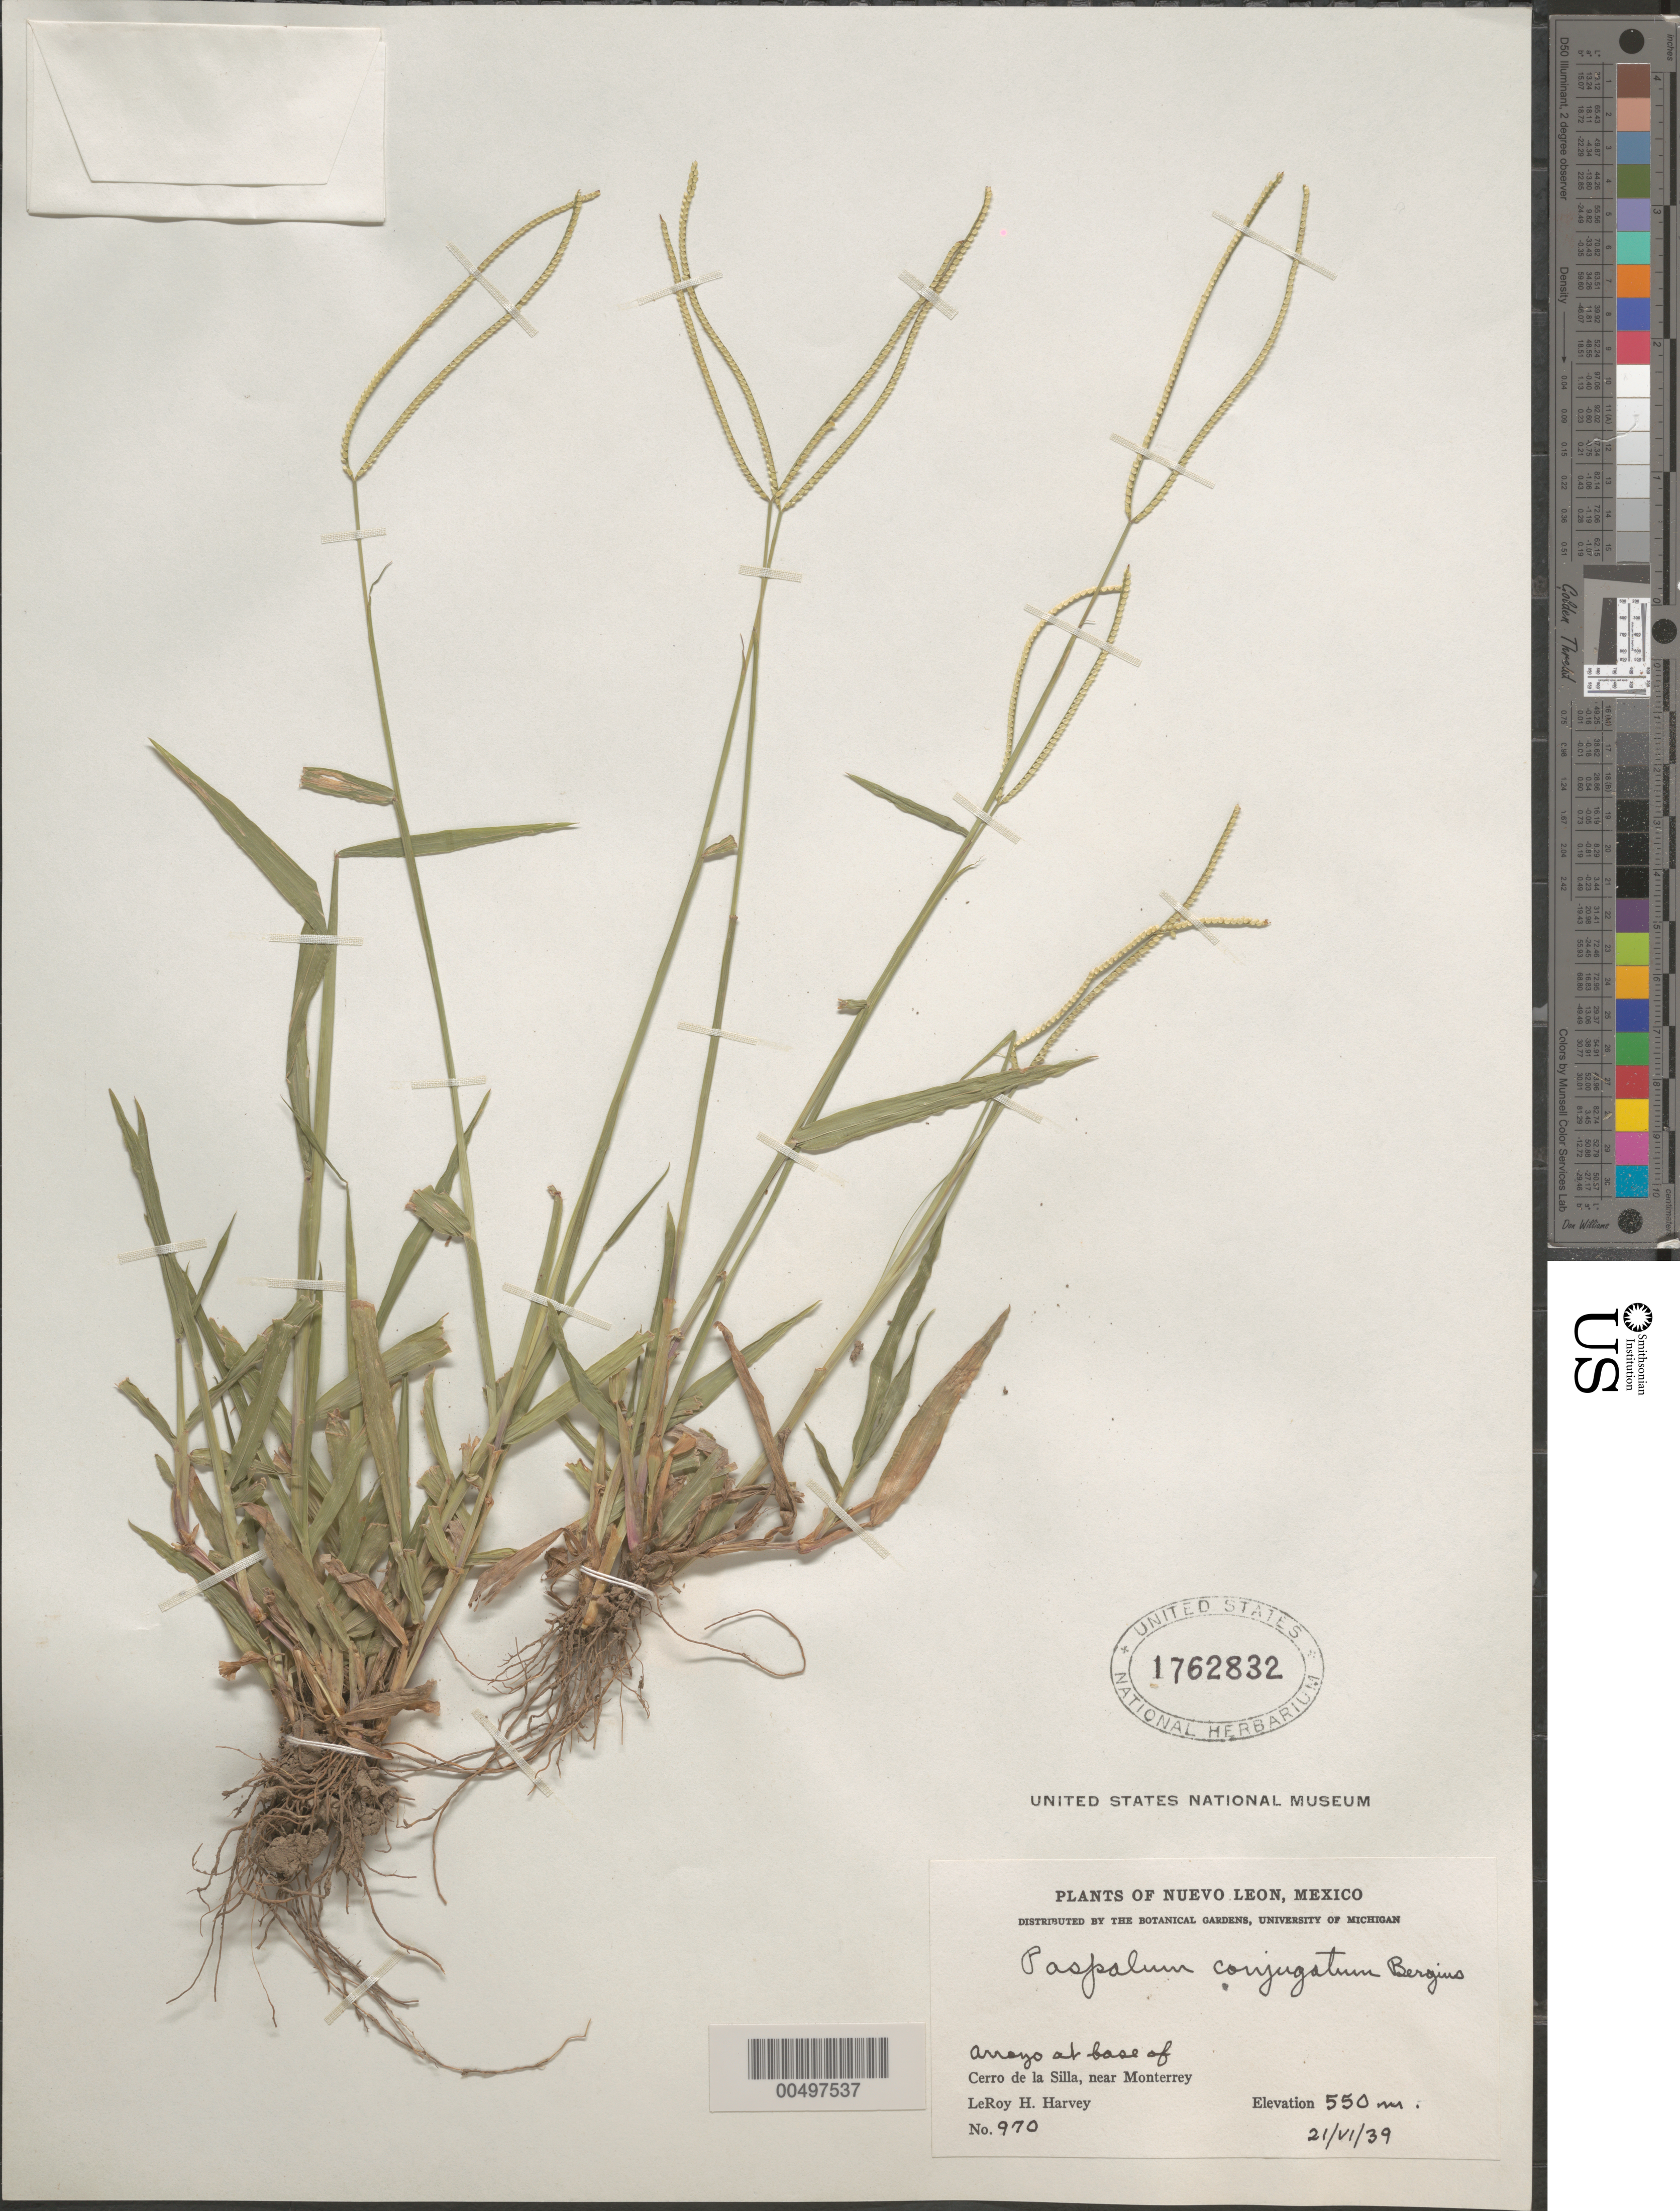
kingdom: Plantae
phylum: Tracheophyta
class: Liliopsida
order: Poales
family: Poaceae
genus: Paspalum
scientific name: Paspalum conjugatum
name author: P.J. Bergius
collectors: L. H. Harvey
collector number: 970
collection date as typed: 21 Jun 1939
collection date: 1939-06-21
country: Mexico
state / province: Nuevo León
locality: Base of Cerro de la Silla, near Monterrey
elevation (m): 550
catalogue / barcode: US 1762832